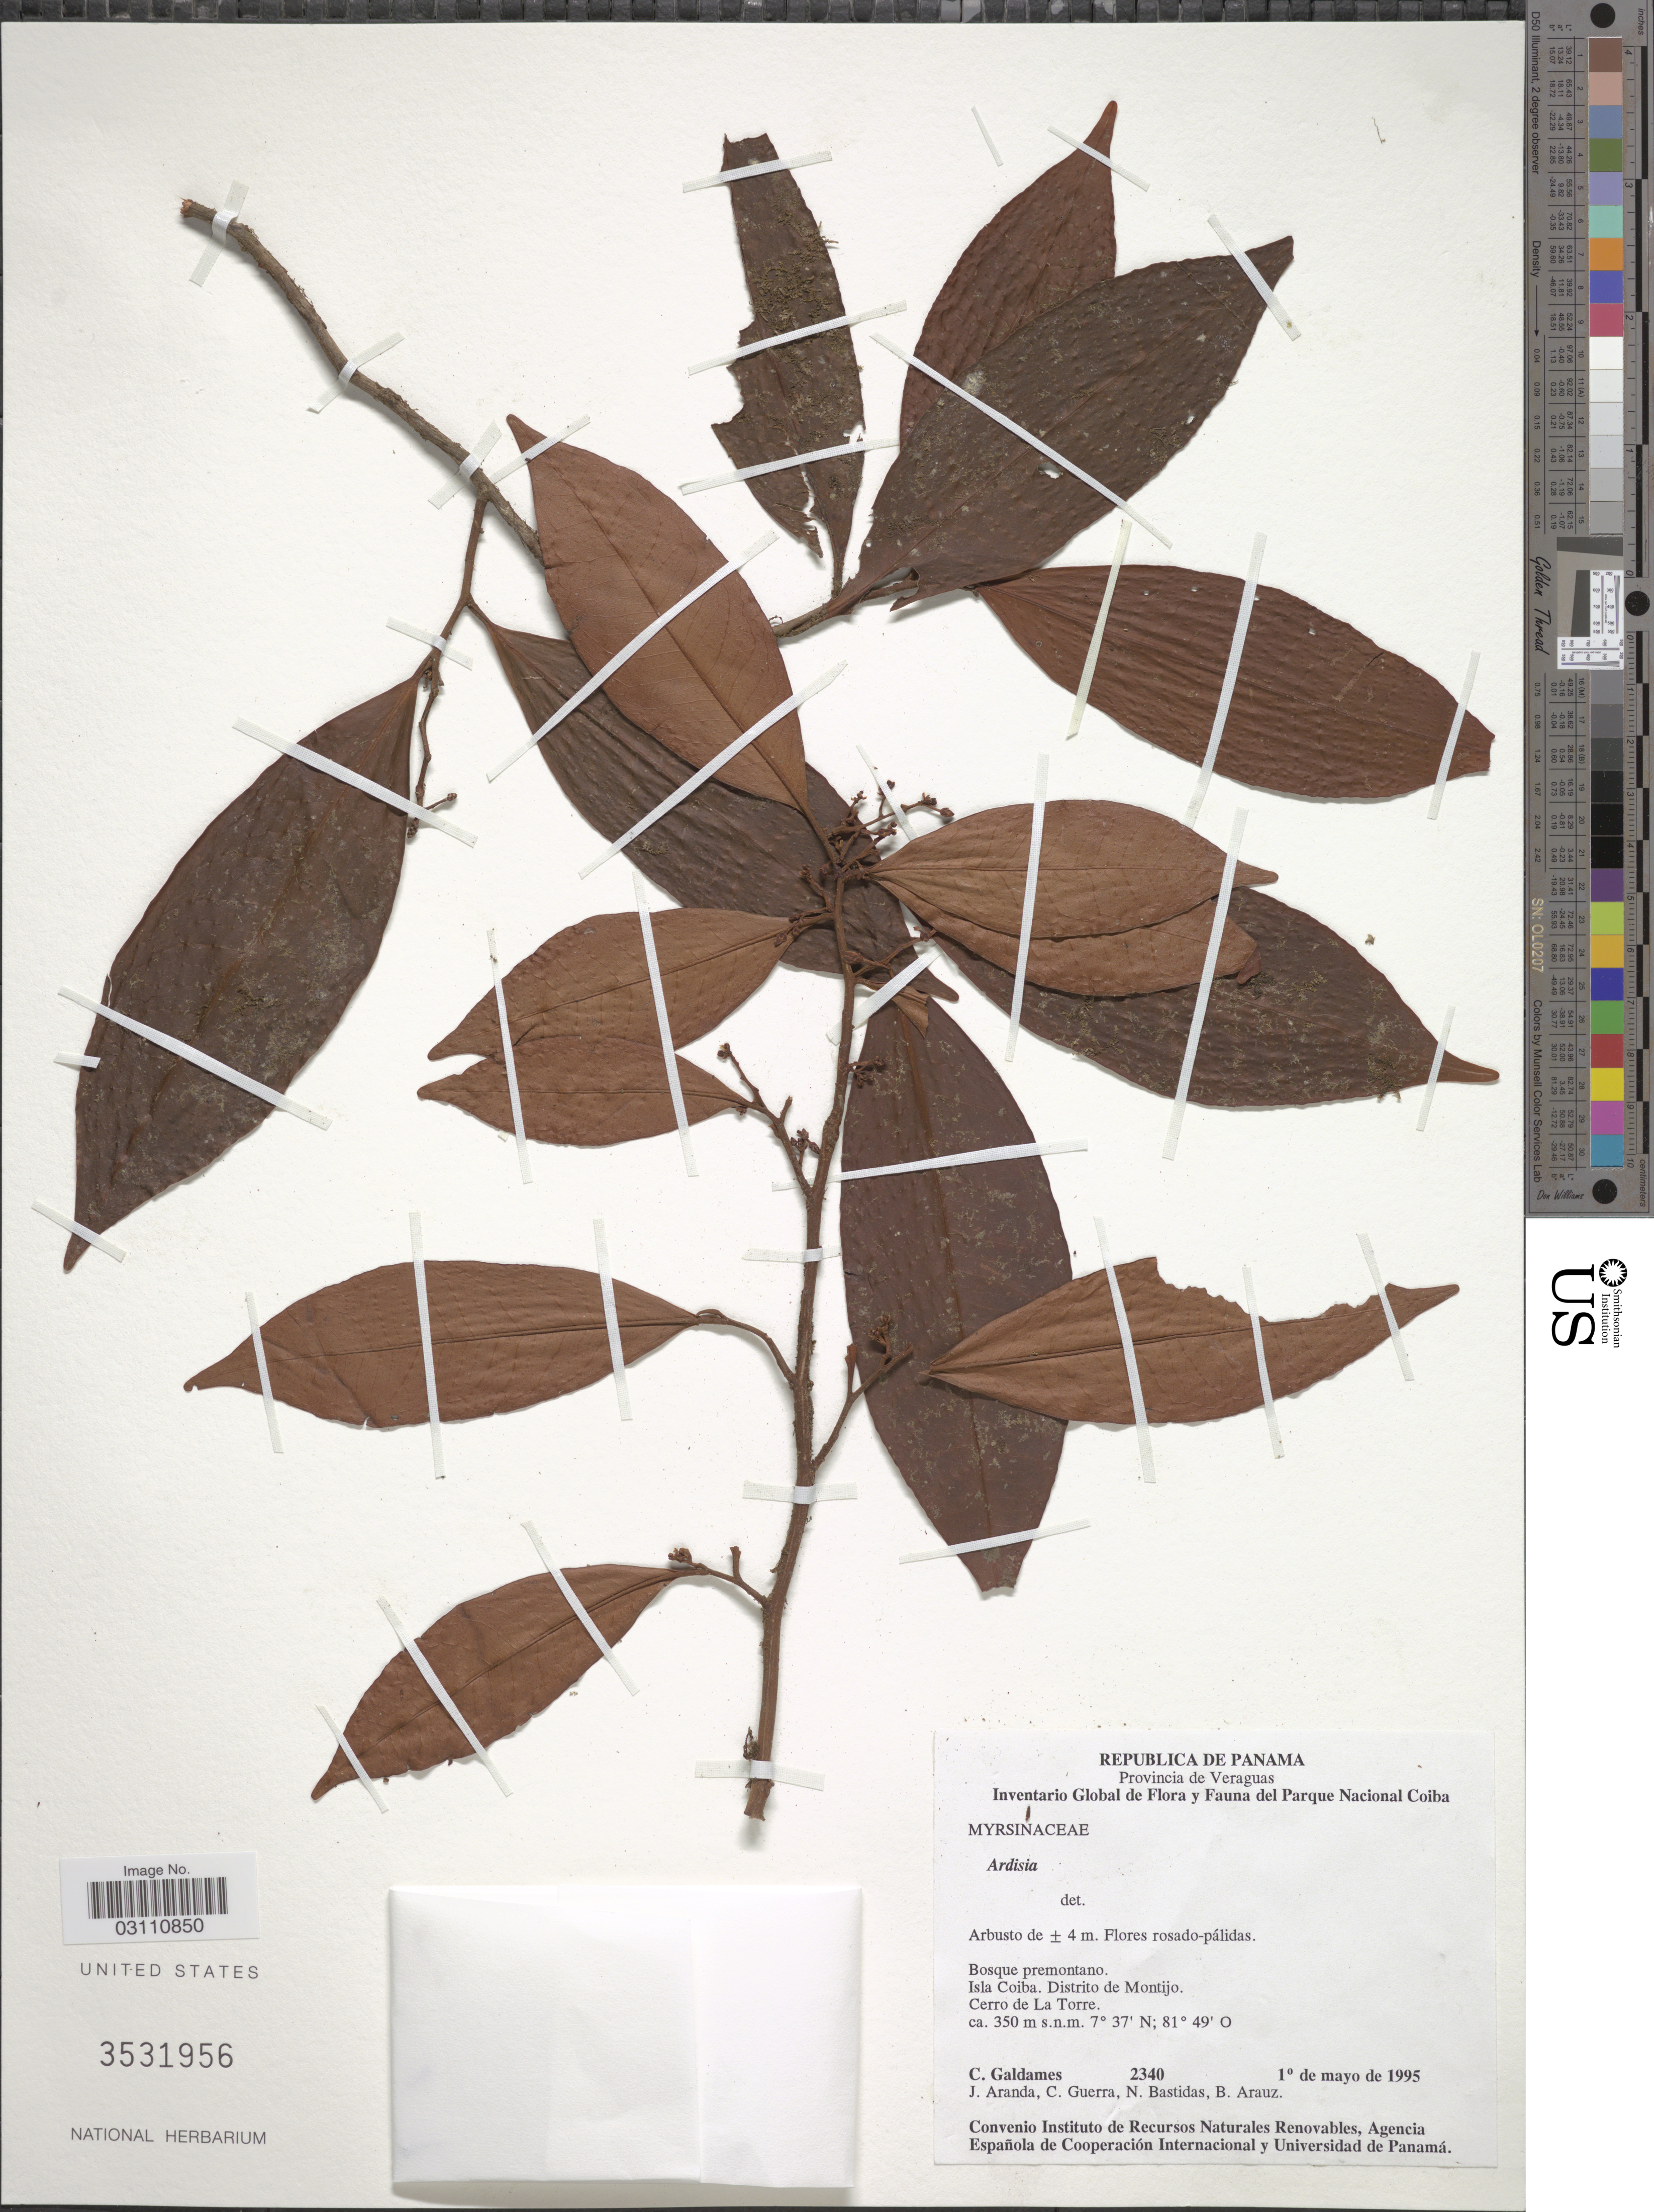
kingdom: Plantae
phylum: Tracheophyta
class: Magnoliopsida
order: Ericales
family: Primulaceae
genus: Ardisia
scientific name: Ardisia sp.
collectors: C. Galdames, J. Aranda, C. Guerra, N. Bastidas & B. Araúz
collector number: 2340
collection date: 1995-05-01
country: Panama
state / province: Veraguas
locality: Isla Coiba. Distrito de Montijo. Cerro de La Torre.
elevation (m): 350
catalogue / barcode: US 3531956